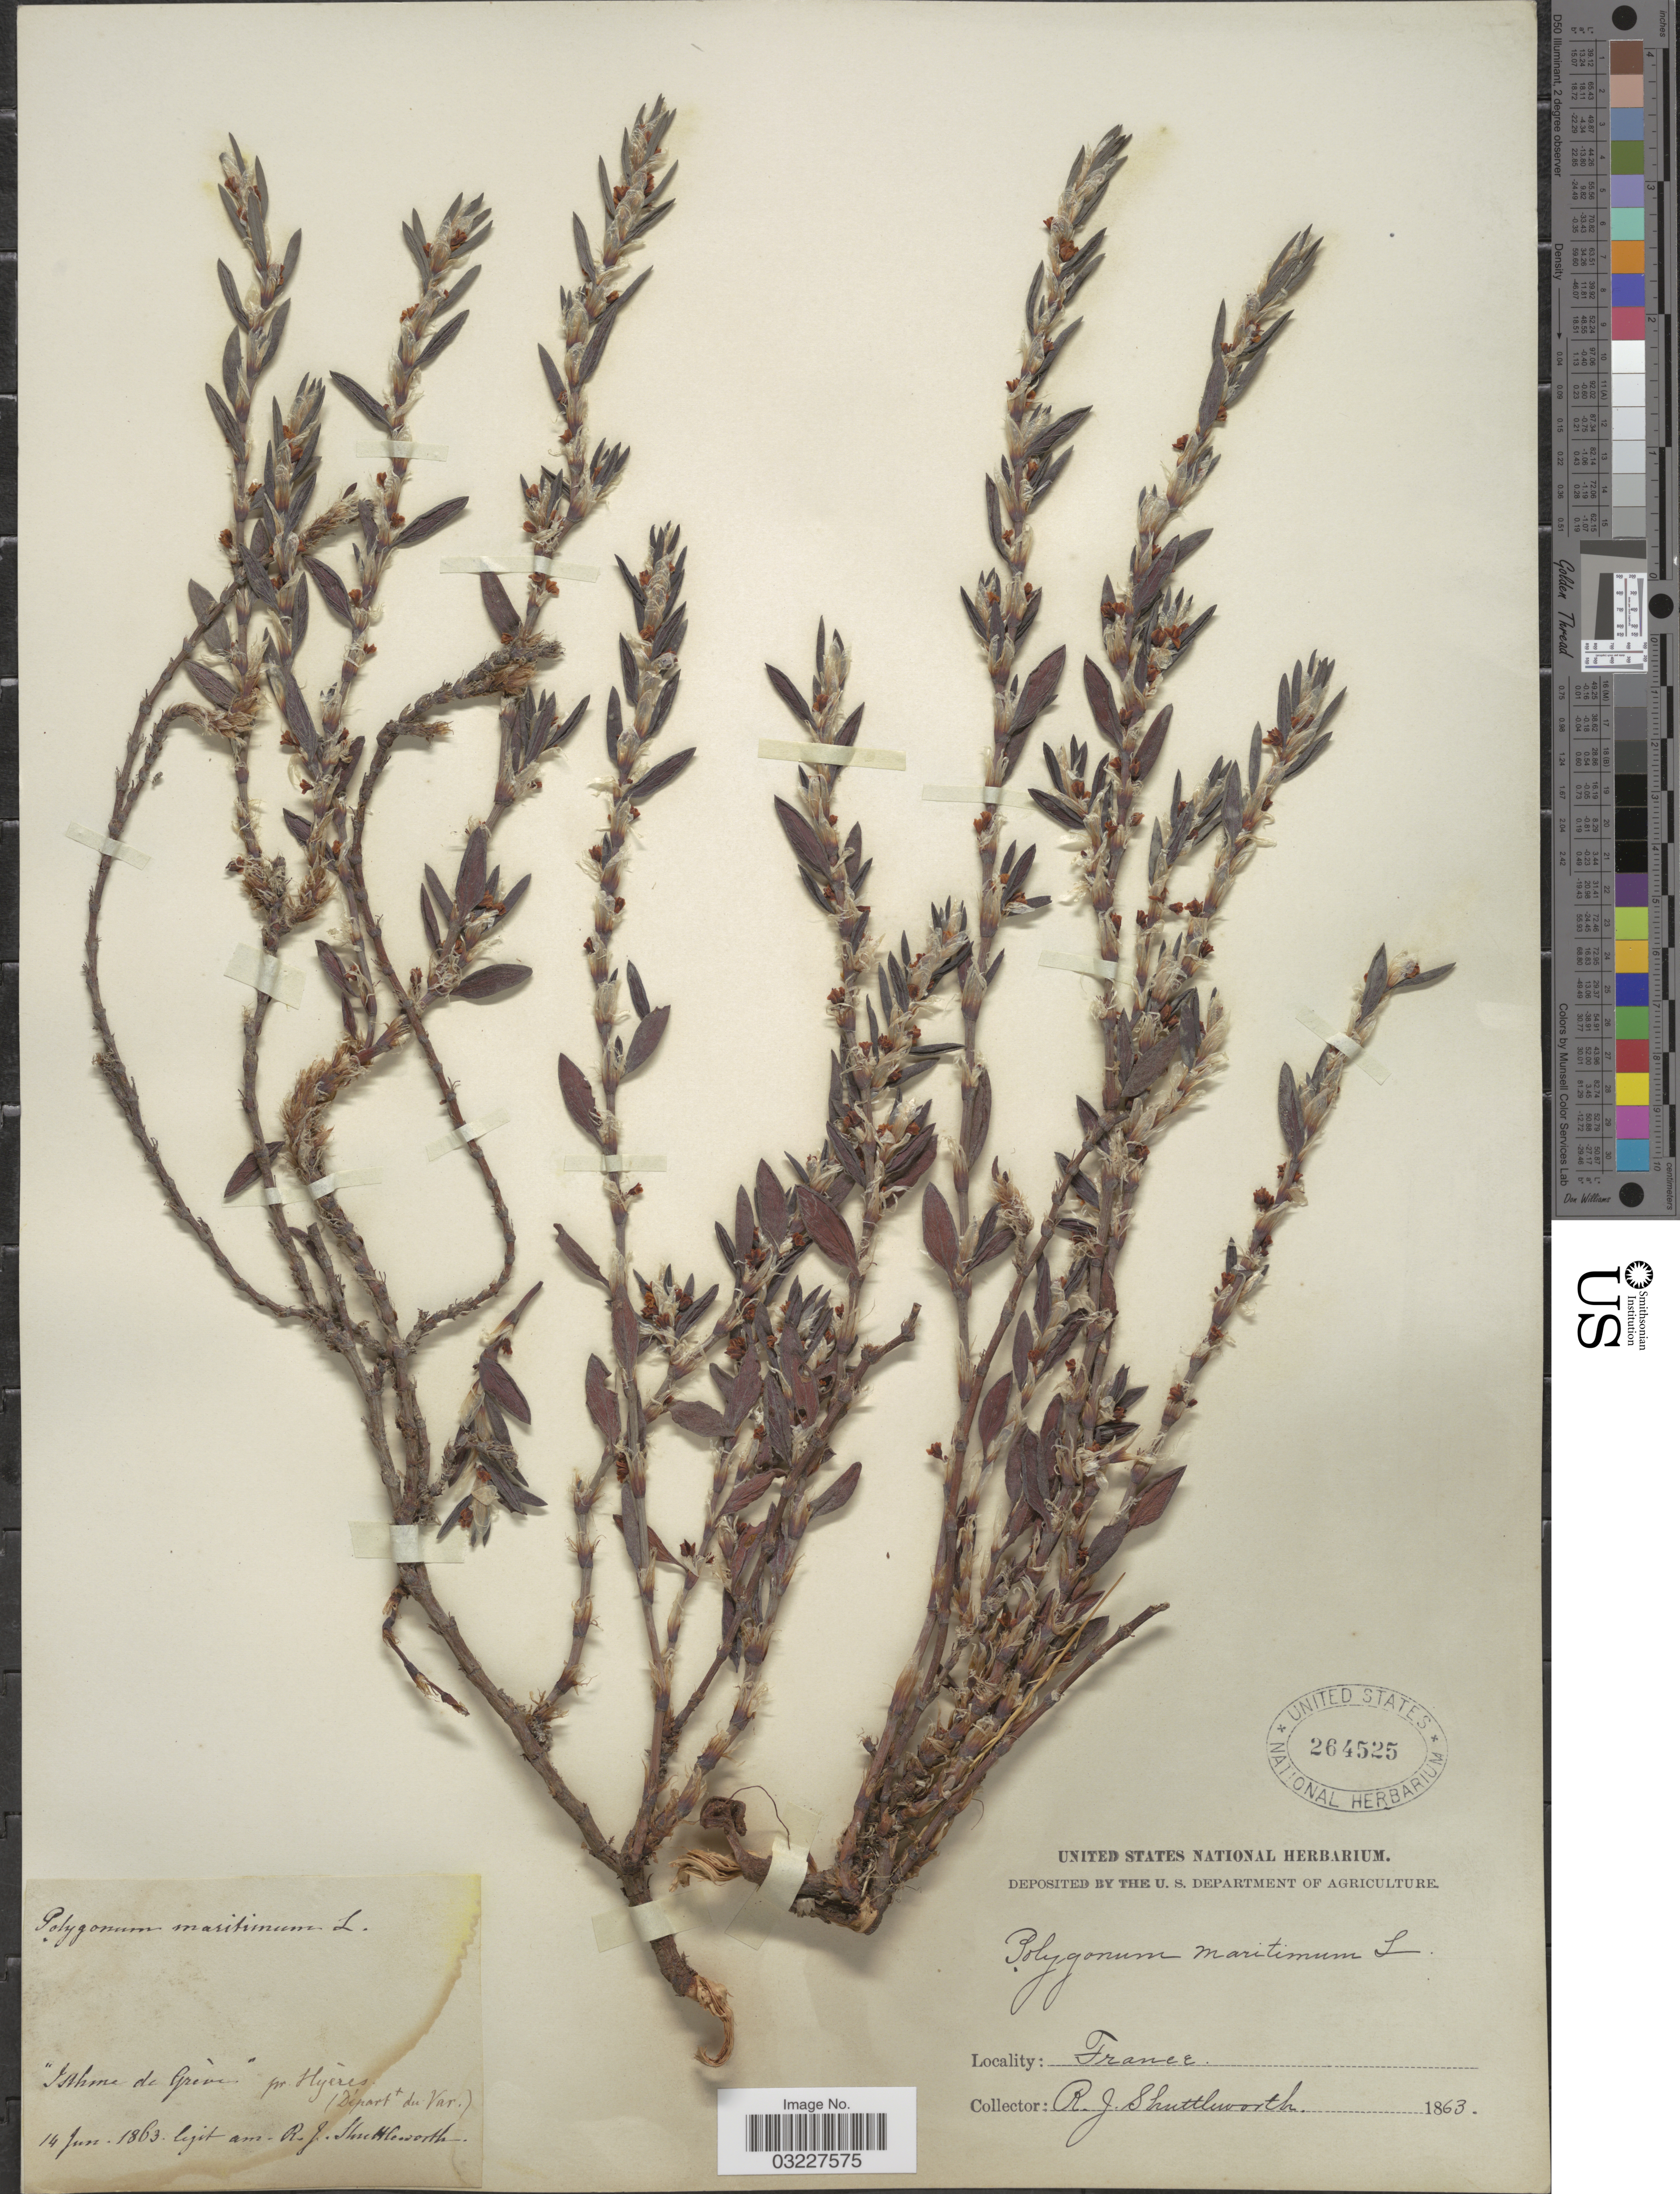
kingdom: Plantae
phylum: Tracheophyta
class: Magnoliopsida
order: Caryophyllales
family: Polygonaceae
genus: Polygonum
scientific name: Polygonum maritimum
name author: L.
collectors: R. Shuttleworth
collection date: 1863-06-14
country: France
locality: Isthme de Grève, pr. Hyères. (Départ du Var.).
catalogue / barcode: US 264525